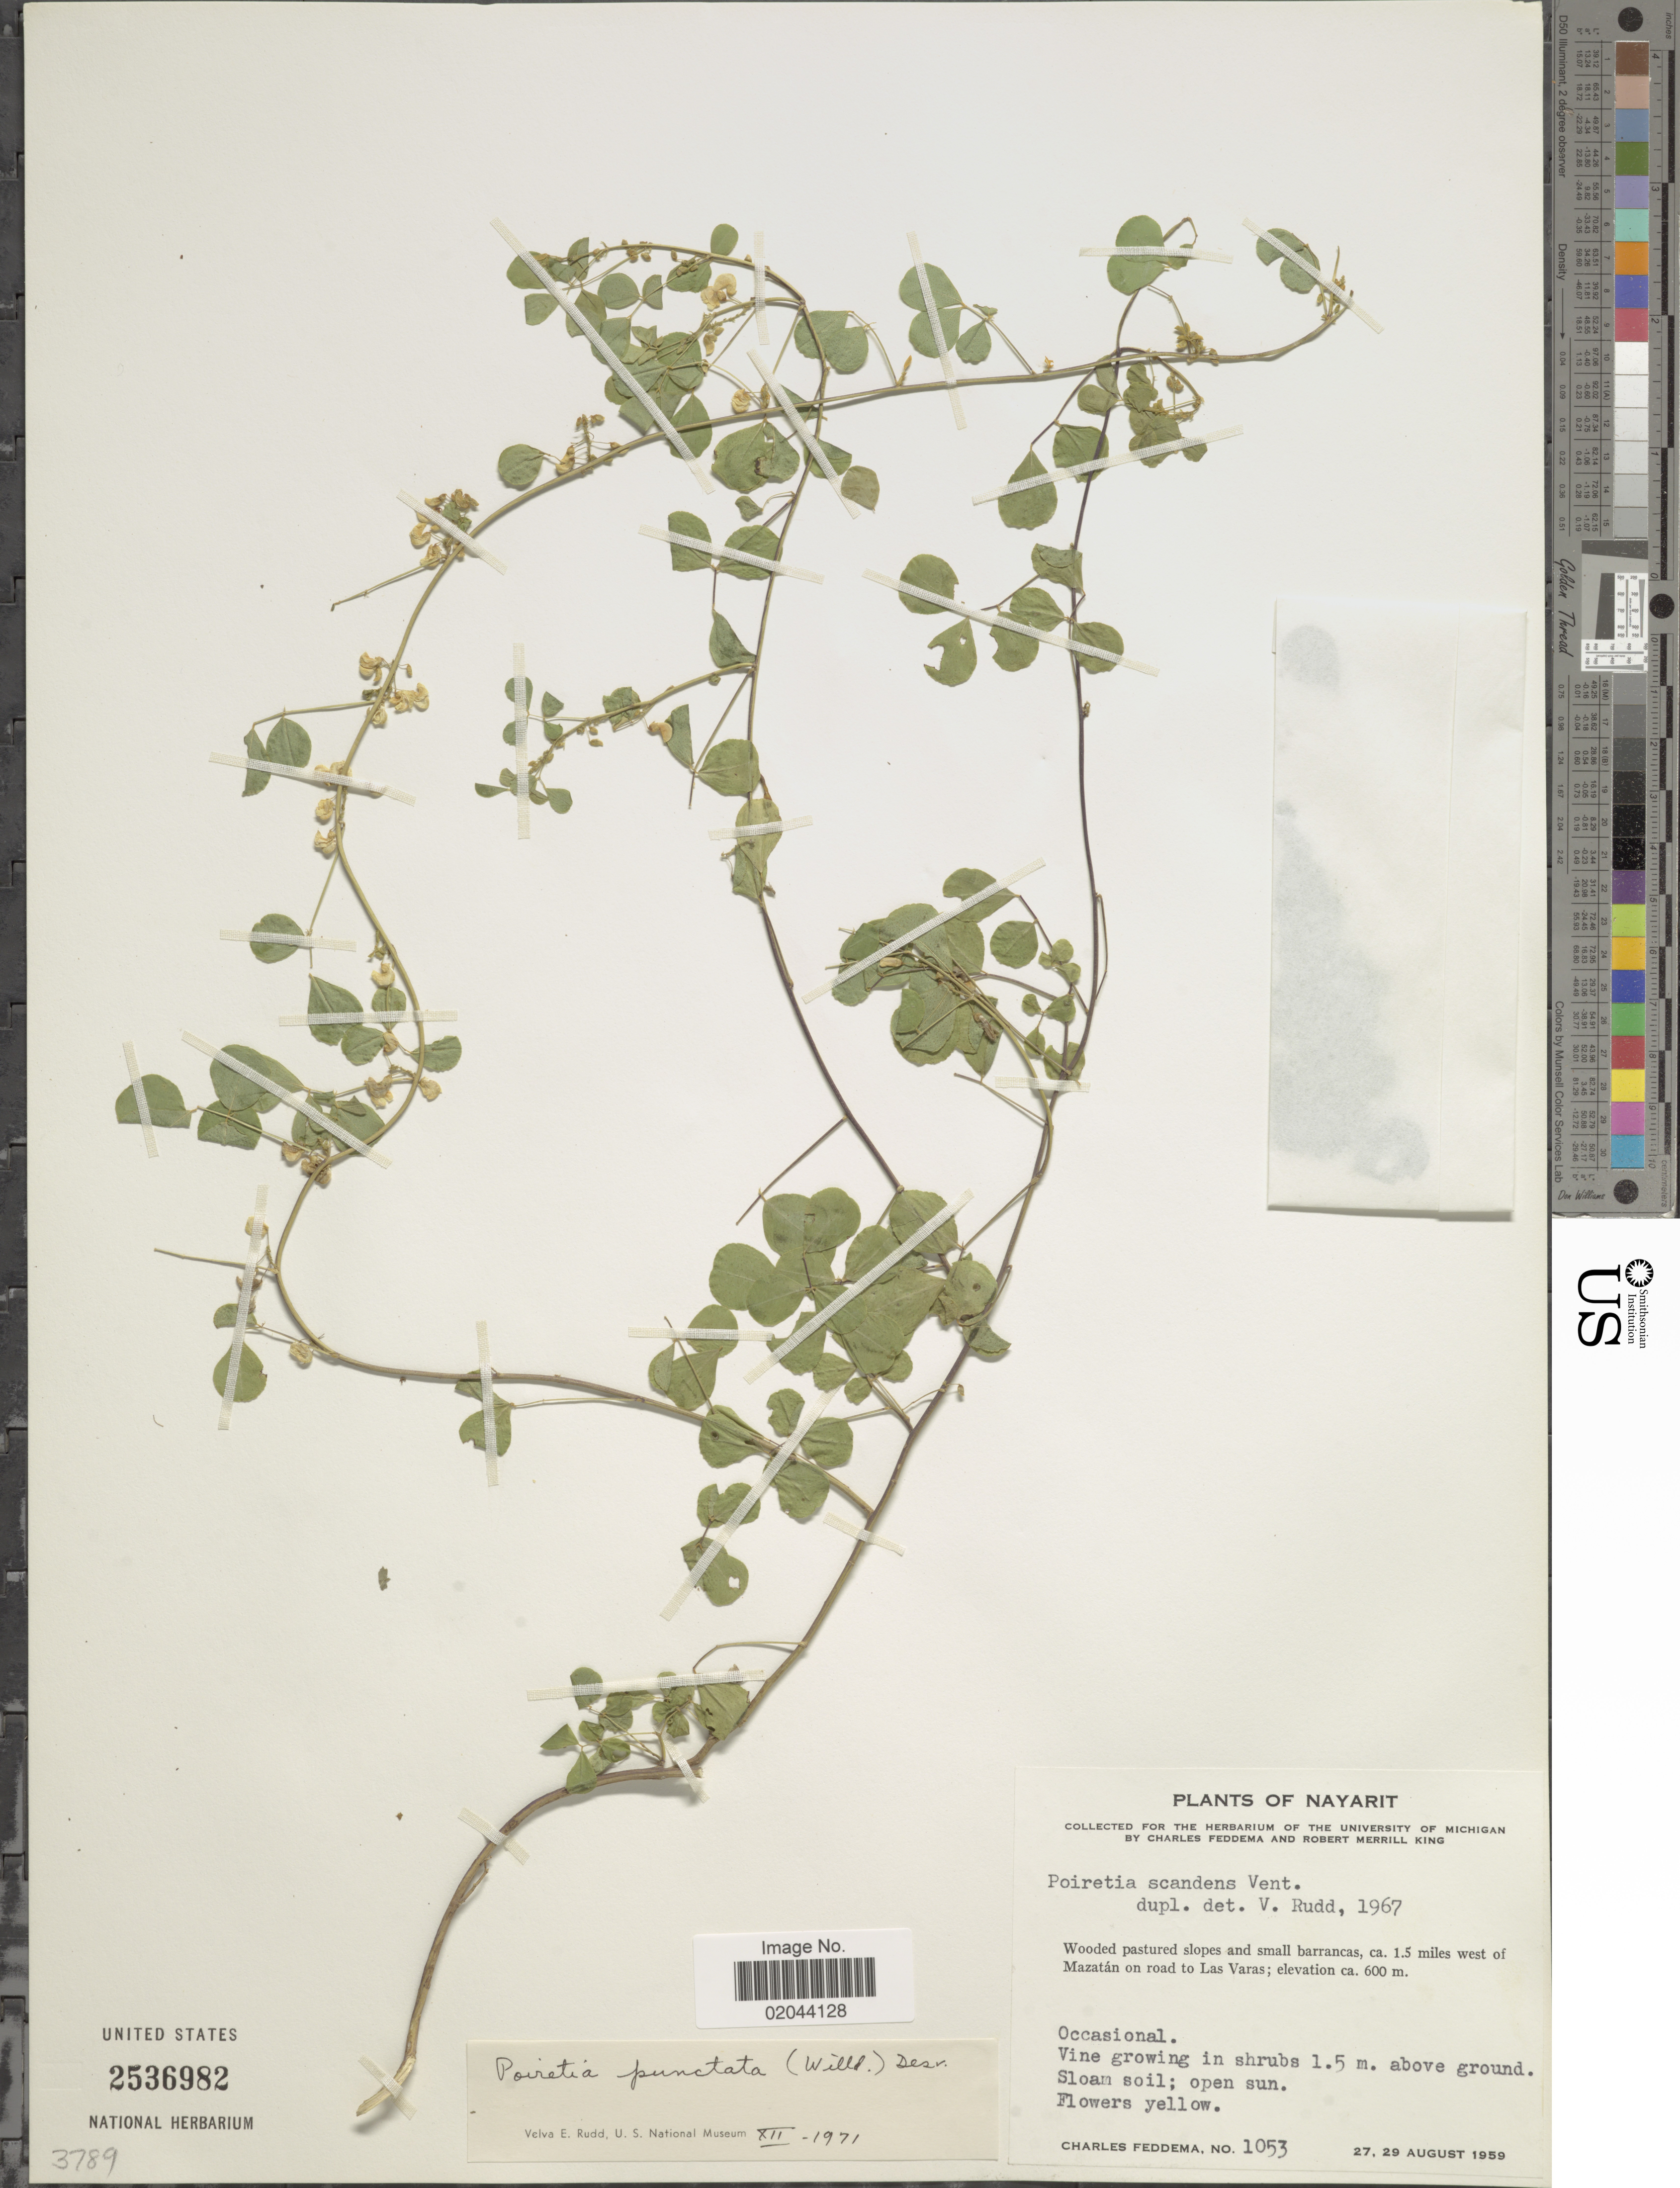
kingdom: Plantae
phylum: Tracheophyta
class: Magnoliopsida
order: Fabales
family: Fabaceae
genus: Poiretia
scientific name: Poiretia scandens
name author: Vent.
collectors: C. Feddema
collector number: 1053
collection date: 1959-08-27/1959-08-29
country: Mexico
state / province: Nayarit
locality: Wooded pastured slopes and small barrancas, ca 1.5 miles west of Mazatán on road to Las Varas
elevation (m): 600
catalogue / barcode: US 2536982